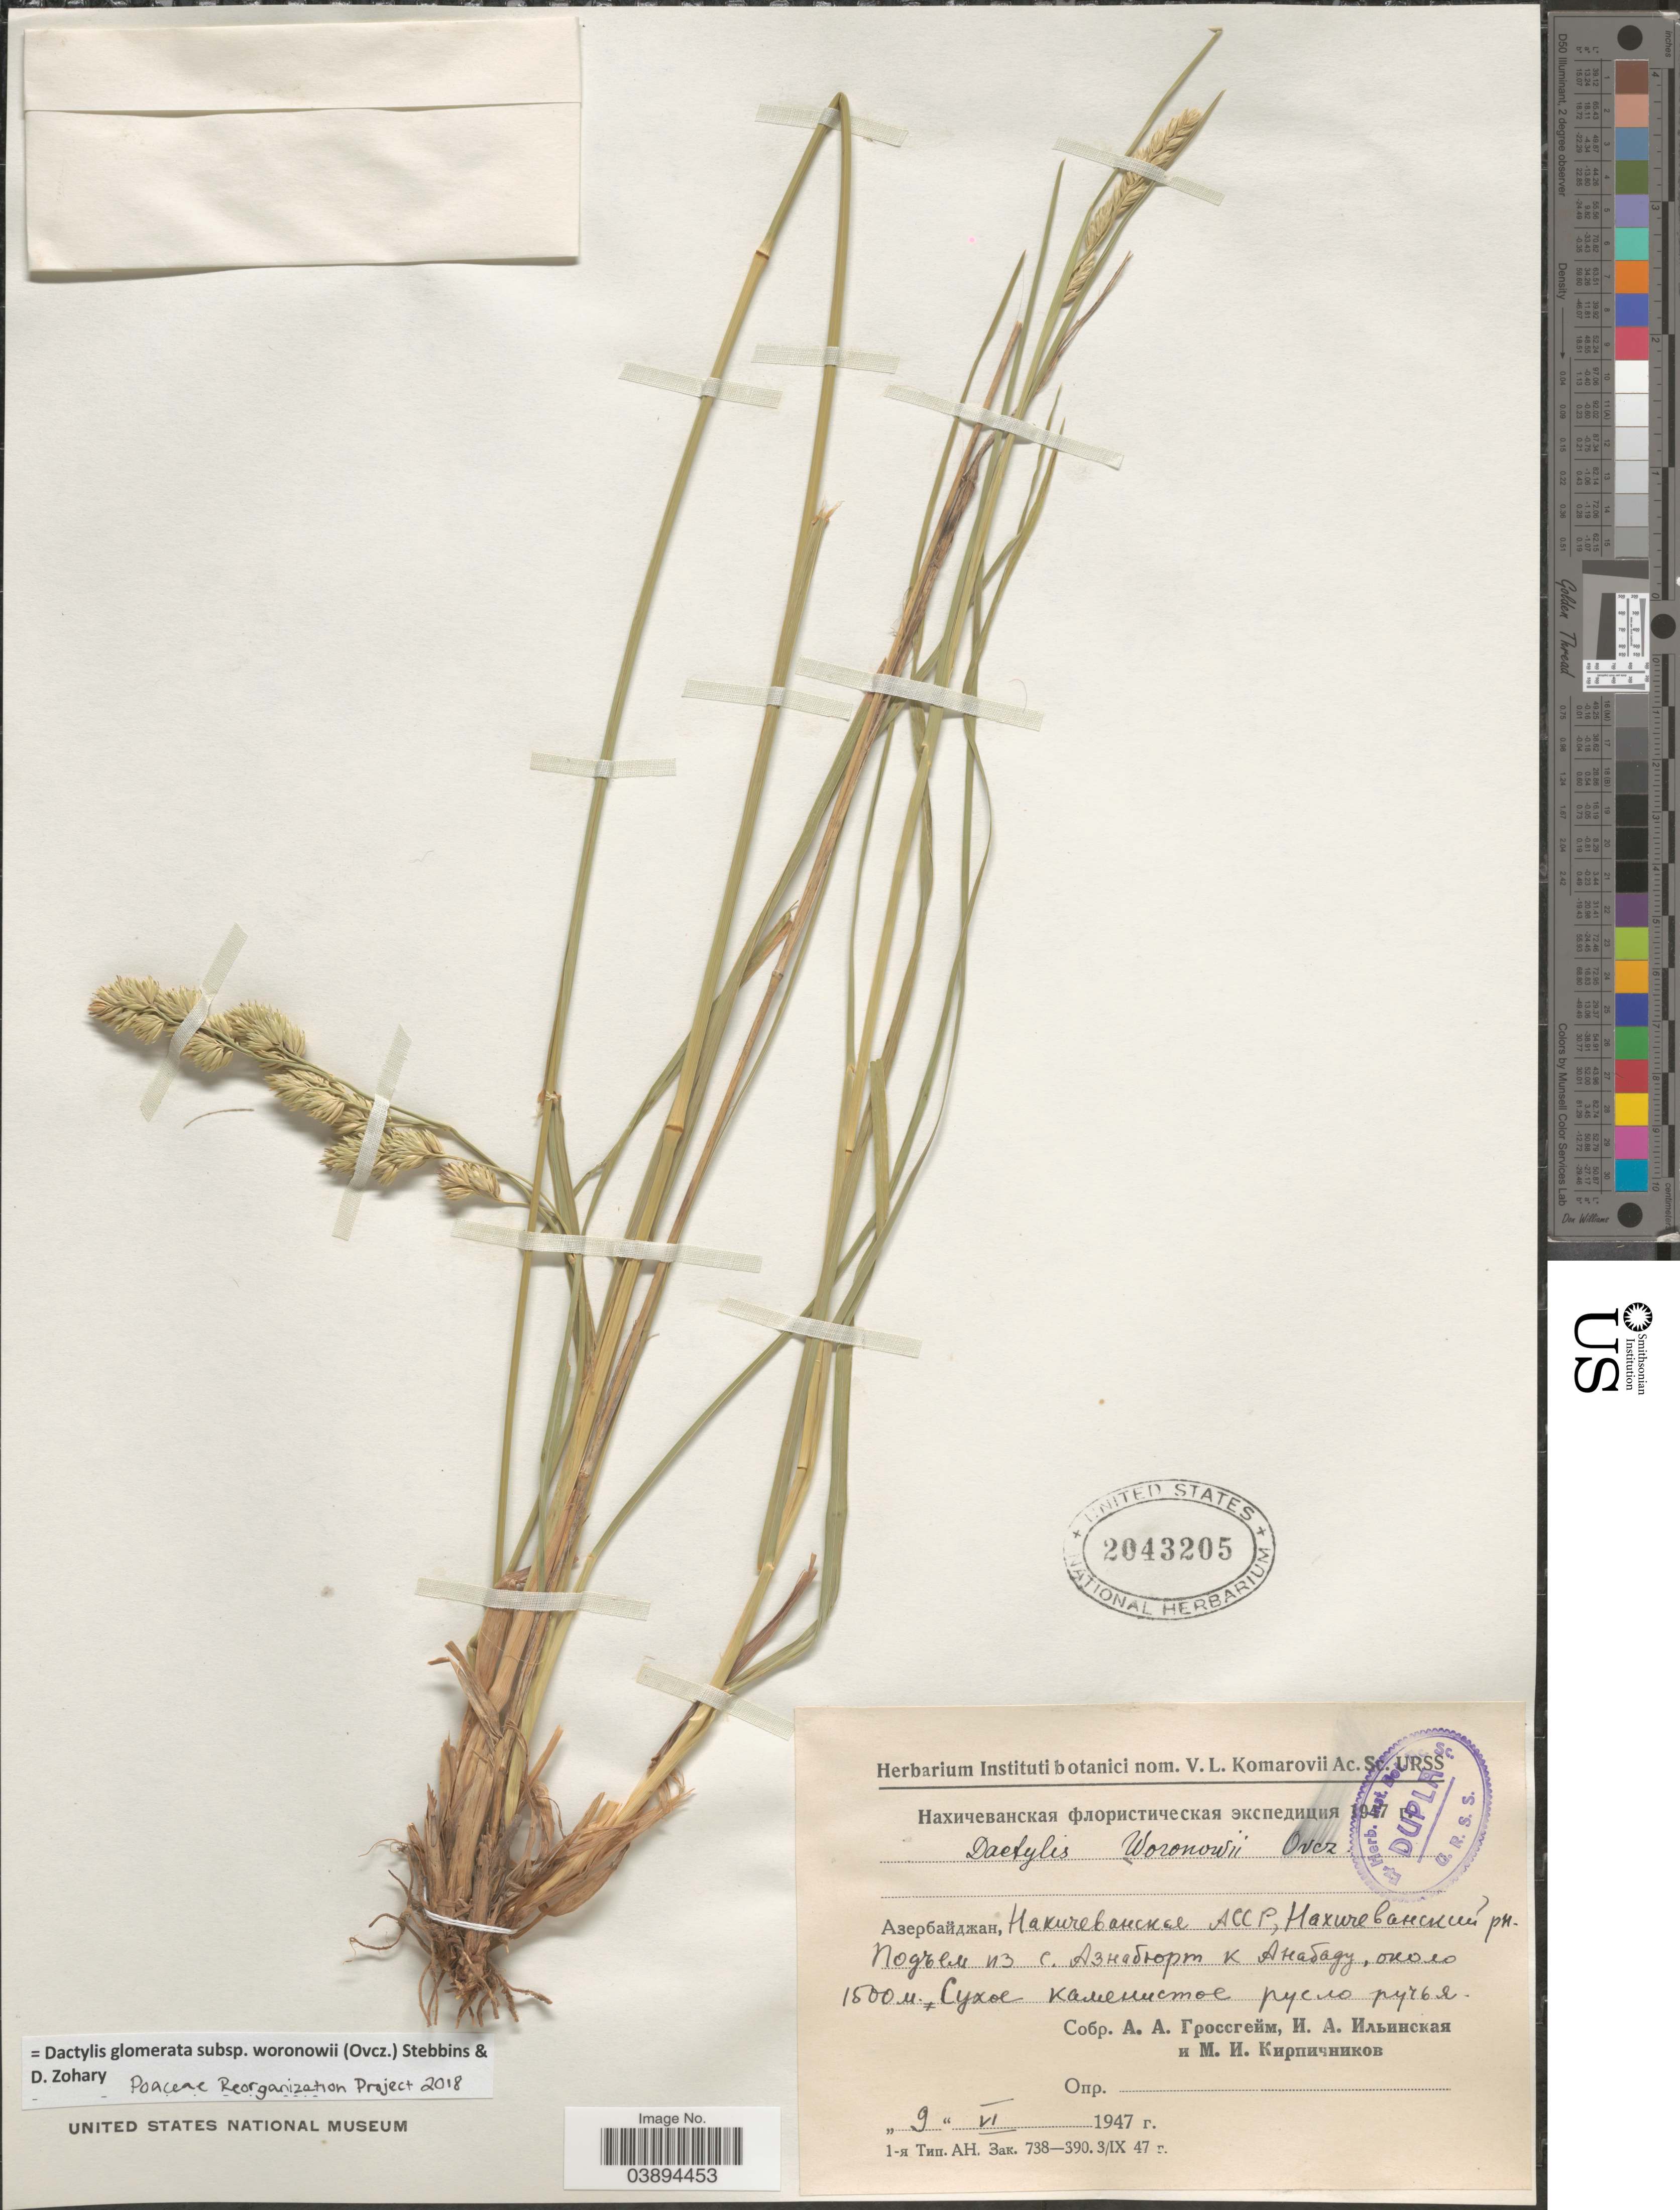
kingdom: Plantae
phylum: Tracheophyta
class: Liliopsida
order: Poales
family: Poaceae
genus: Dactylis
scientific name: Dactylis glomerata subsp. woronowii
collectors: A. Grossgeim, I. Ilinskaya & M. Kirpichnikov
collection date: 1947-06-09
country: Azerbaijan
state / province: Nakhchivan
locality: From Aznabyurt to Anabad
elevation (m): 1500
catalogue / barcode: US 2043205